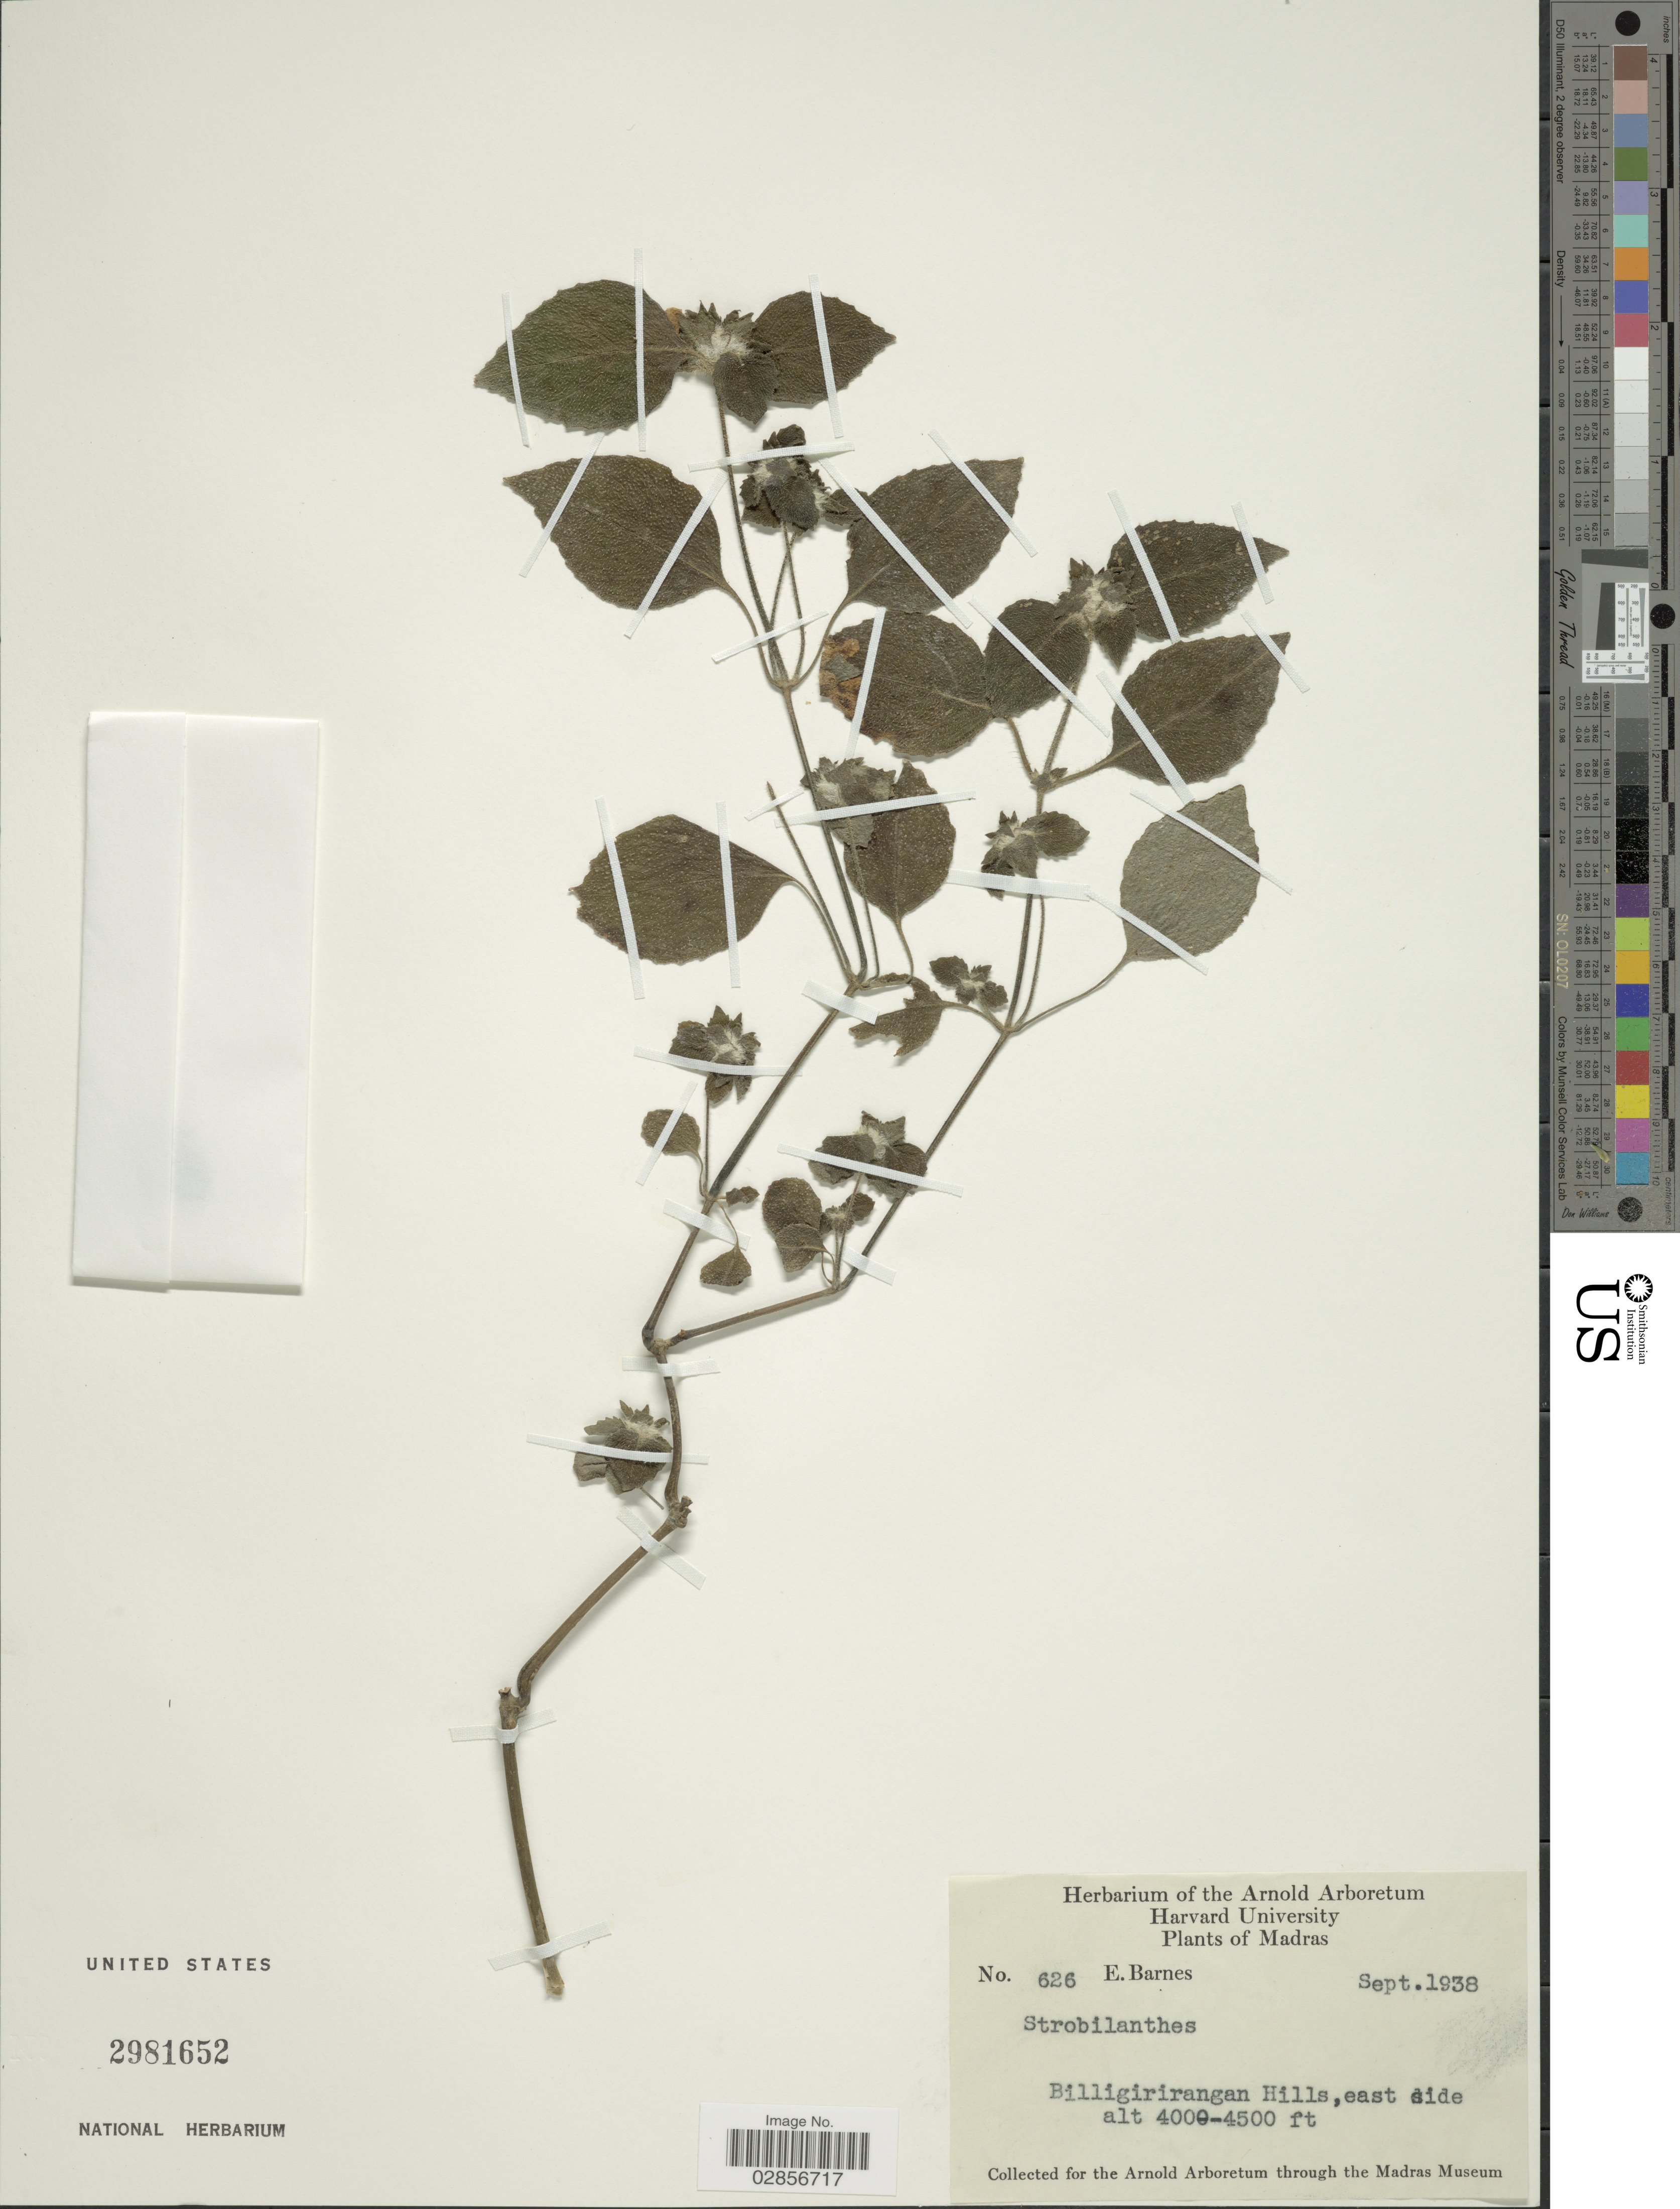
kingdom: Plantae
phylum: Tracheophyta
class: Magnoliopsida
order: Lamiales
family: Acanthaceae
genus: Strobilanthes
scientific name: Strobilanthes sp.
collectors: E. Barnes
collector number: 626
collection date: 1938-09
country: India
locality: Madras, Billigirirangan Hills, east side.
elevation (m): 1219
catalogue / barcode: US 2981652